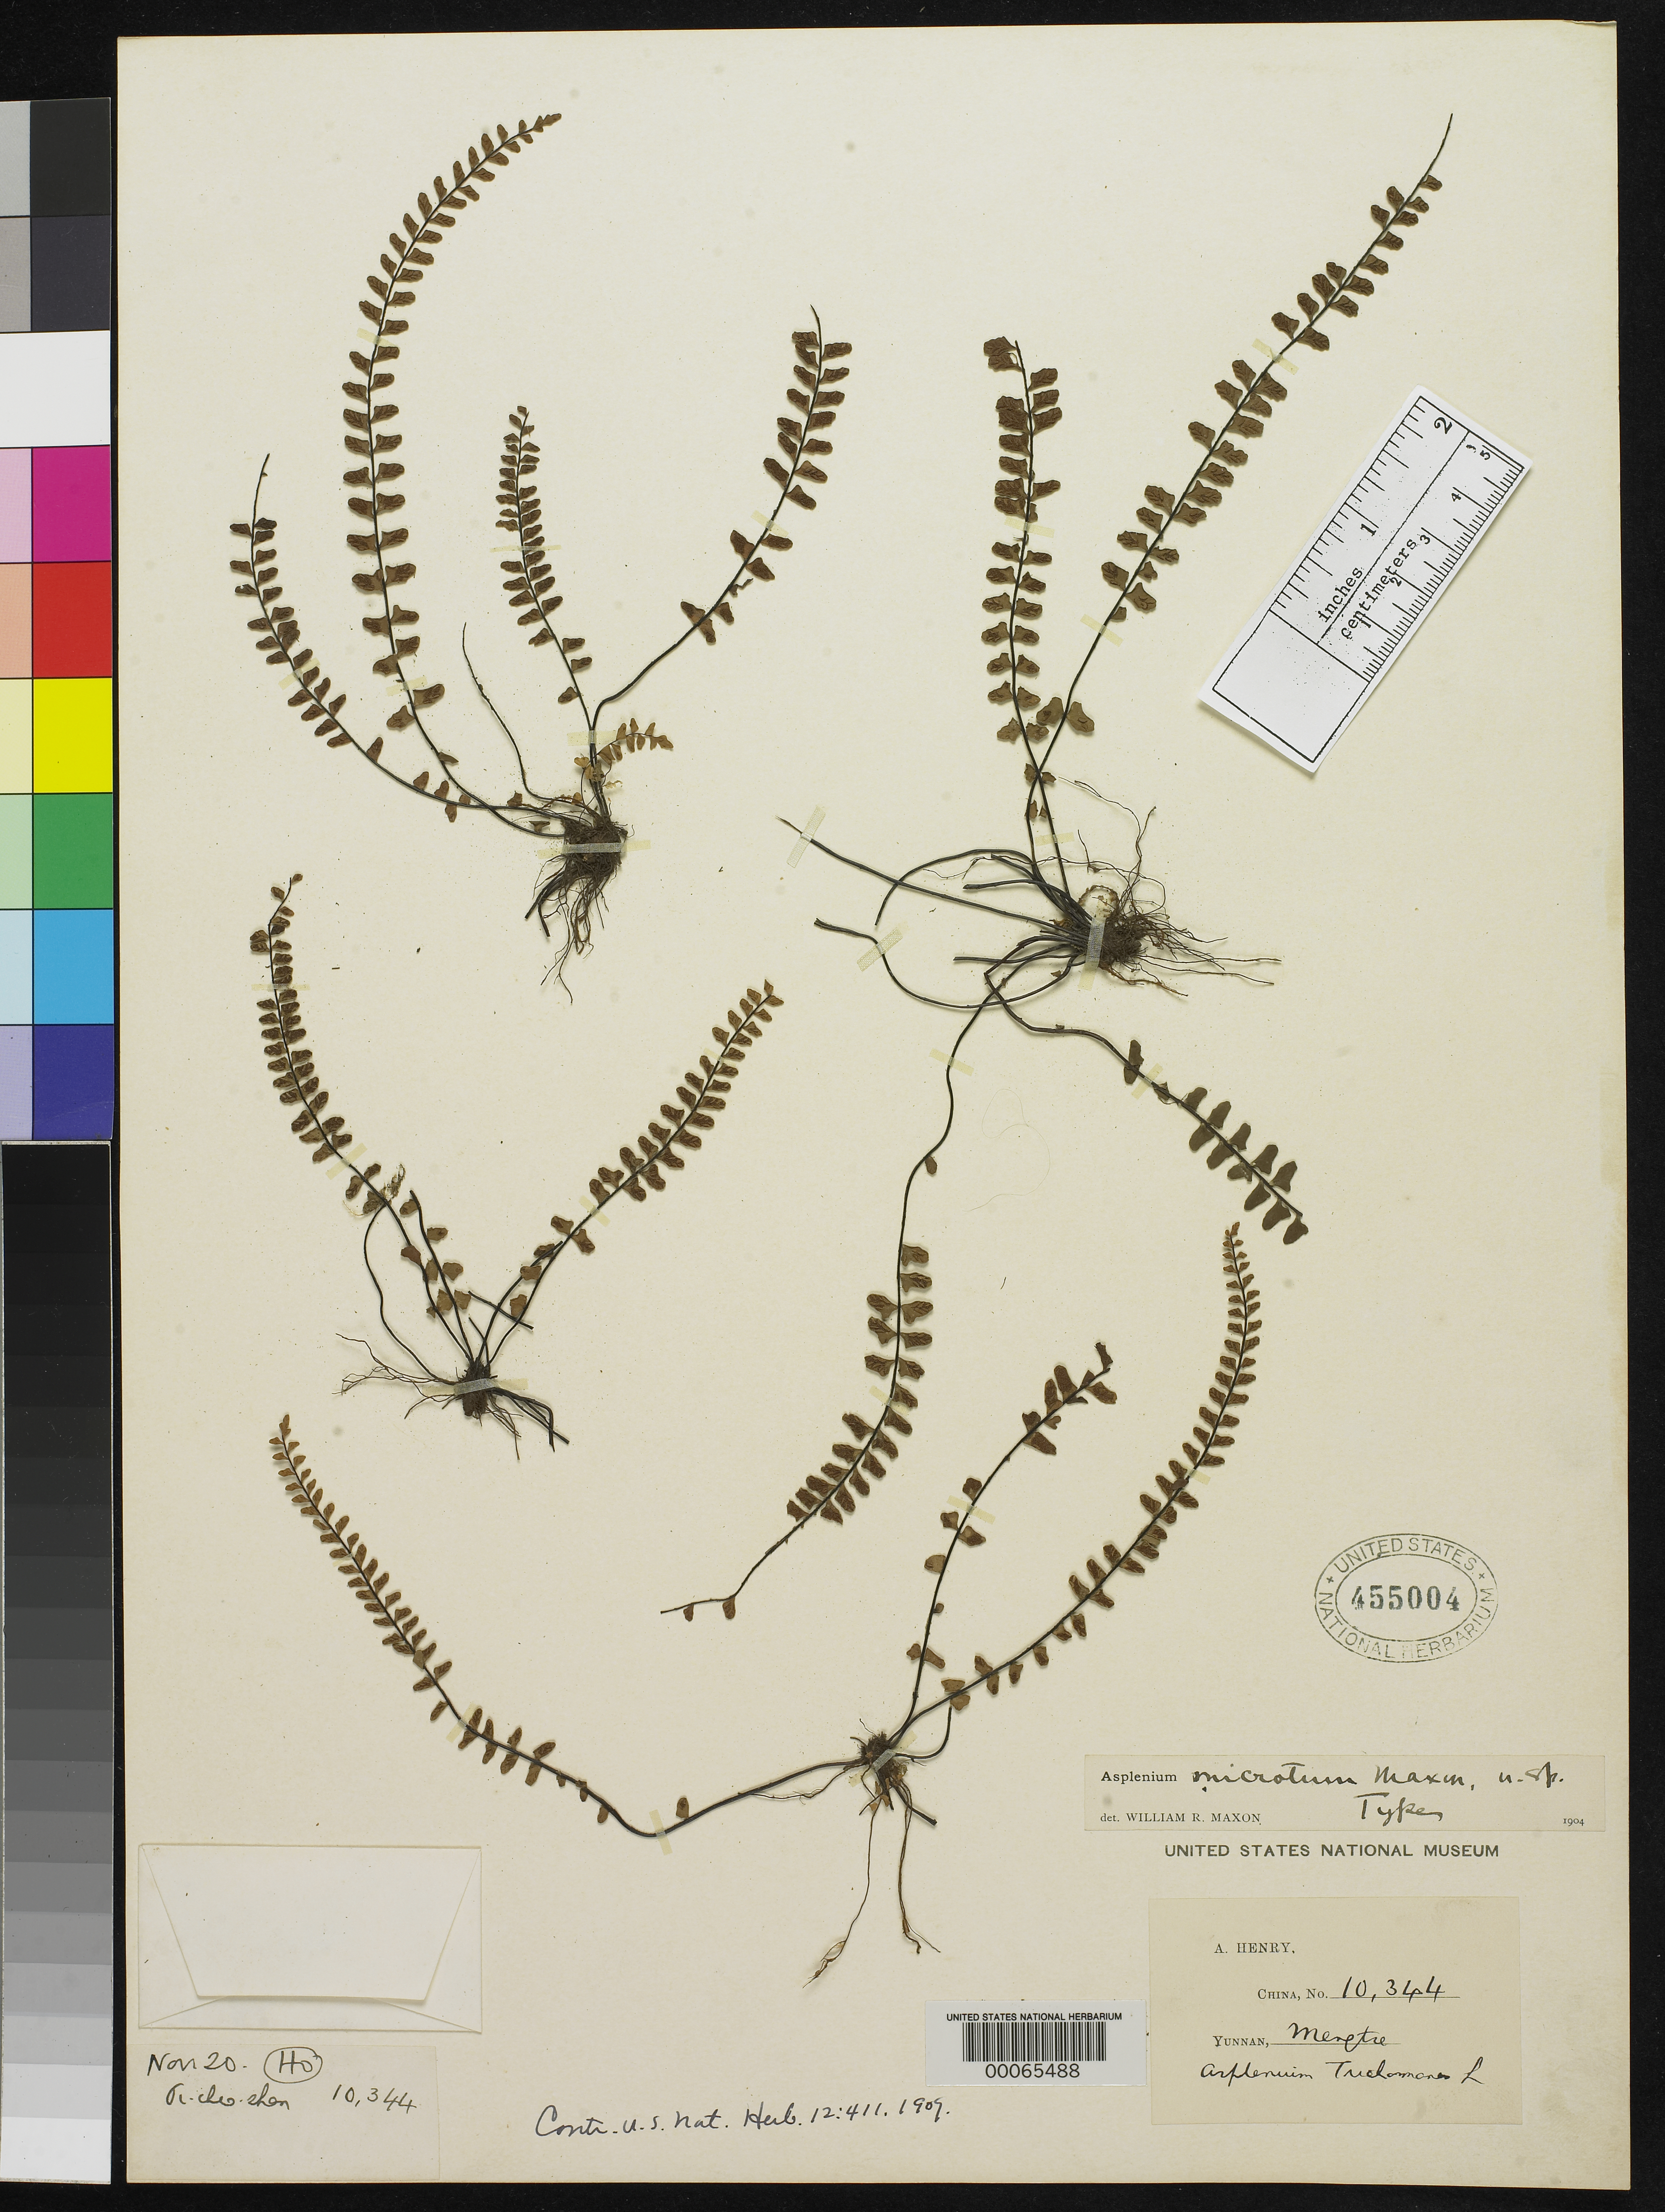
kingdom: Plantae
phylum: Tracheophyta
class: Polypodiopsida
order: Polypodiales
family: Aspleniaceae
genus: Asplenium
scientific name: Asplenium microtum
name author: Maxon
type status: Holotype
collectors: A. Henry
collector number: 10344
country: China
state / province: Yunnan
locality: Yunnan, Mengtze.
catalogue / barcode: US 455004